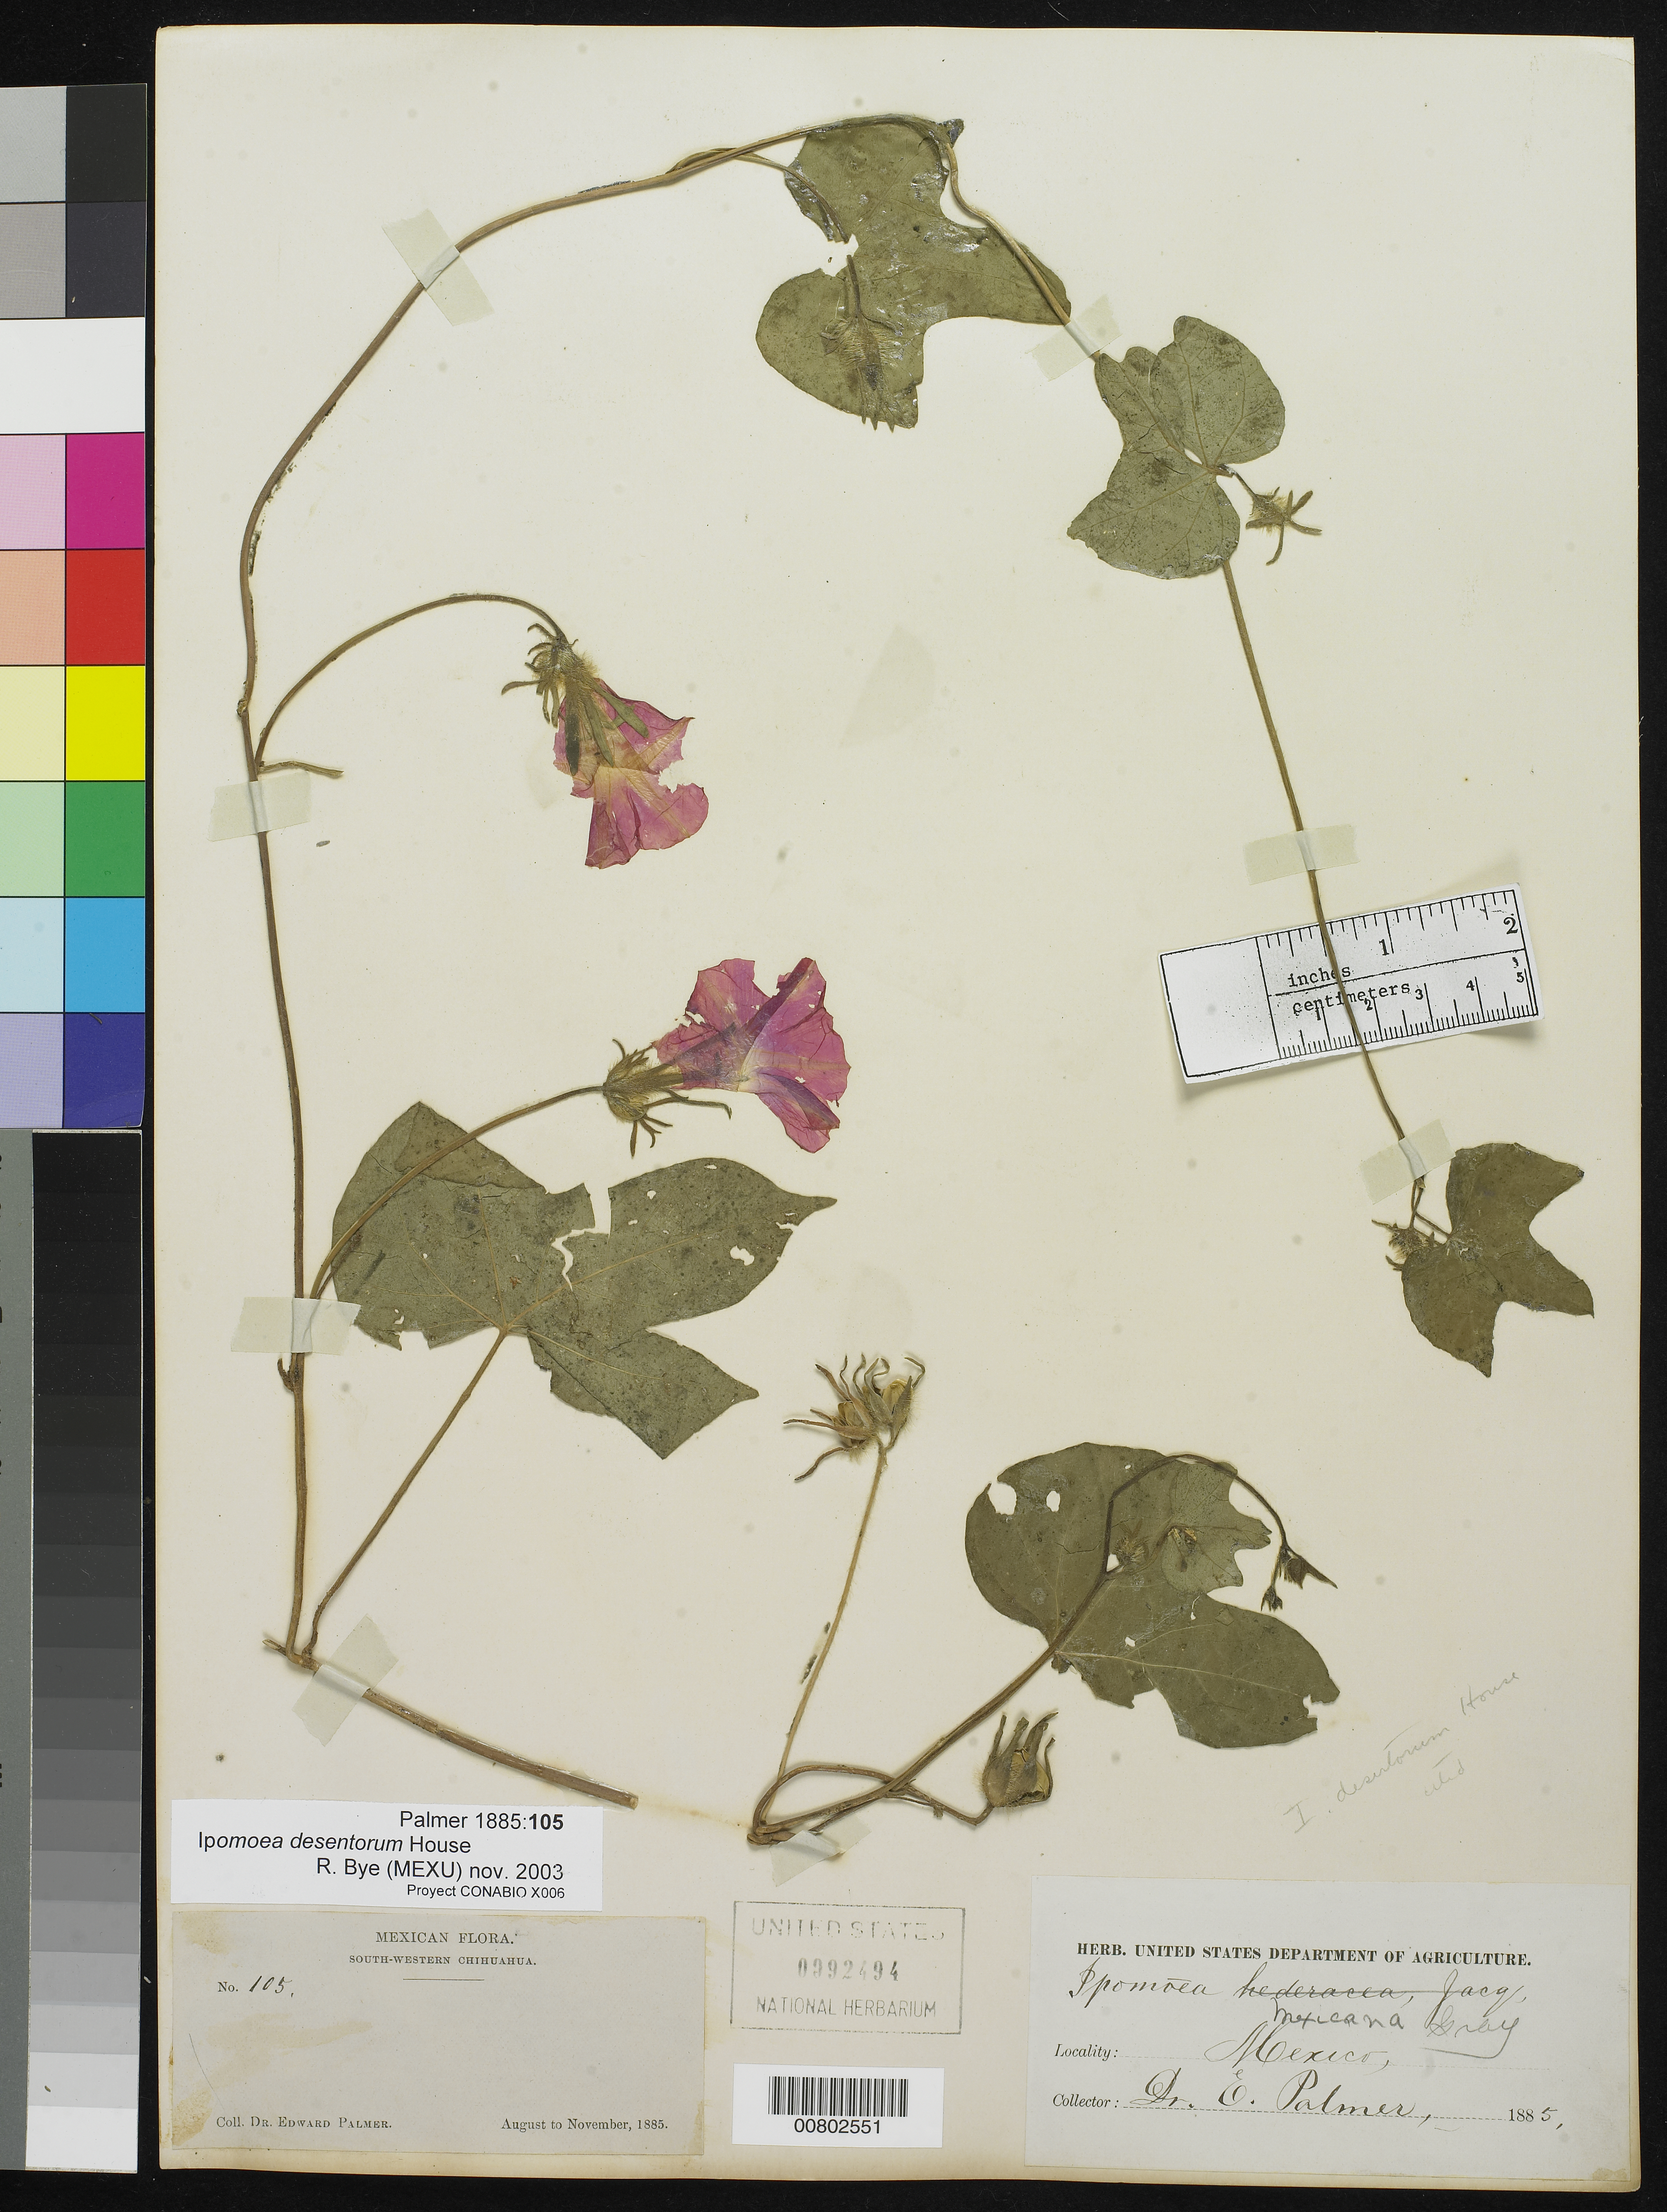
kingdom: Plantae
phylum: Tracheophyta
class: Magnoliopsida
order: Solanales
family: Convolvulaceae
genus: Ipomoea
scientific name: Ipomoea hederacea 'Scarlet O'Hara'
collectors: E. Palmer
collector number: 105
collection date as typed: Aug 1885 to -- Nov 1885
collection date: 1885-08/1885-11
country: Mexico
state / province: Chihuahua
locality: SW Chihuahua.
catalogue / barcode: US 92494